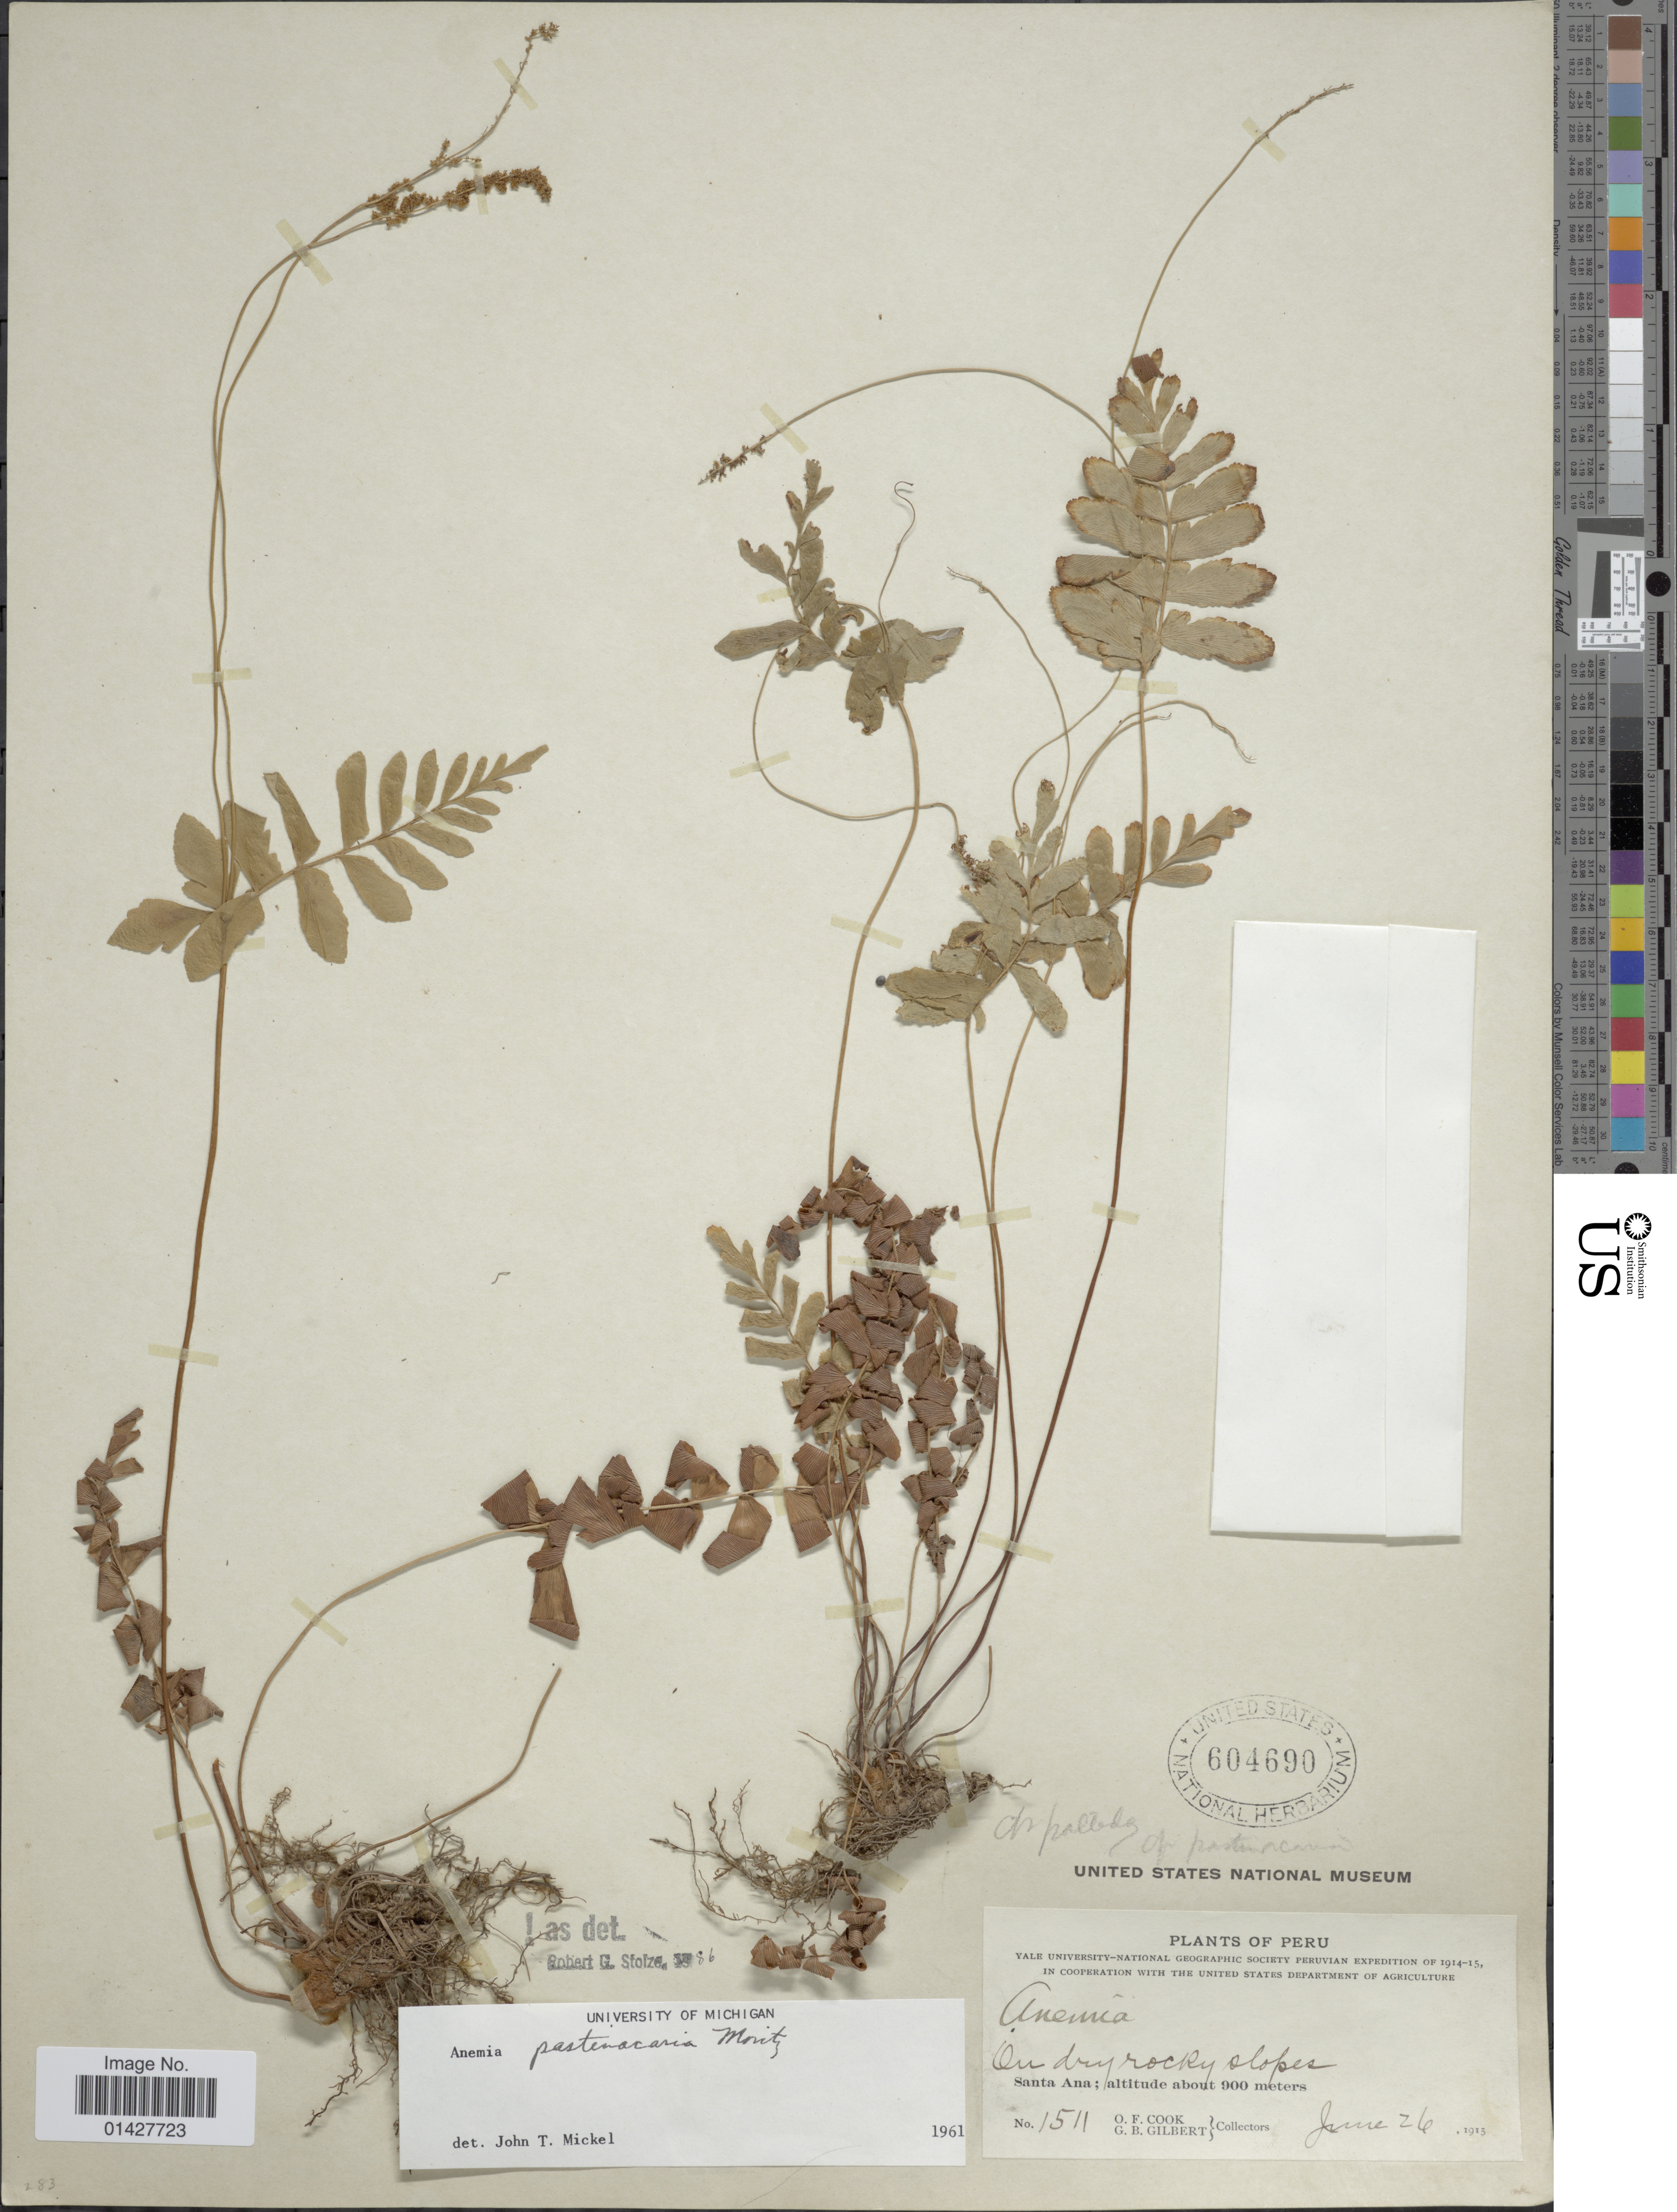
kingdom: Plantae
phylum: Tracheophyta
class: Polypodiopsida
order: Schizaeales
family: Anemiaceae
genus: Anemia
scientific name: Anemia pastinacaria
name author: Moritz ex Prantl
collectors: O. F. Cook & G. B. Gilbert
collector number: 1511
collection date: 1915-06-26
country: Peru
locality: On dry rocky slope, Santa Ana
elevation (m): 900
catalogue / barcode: US 604690